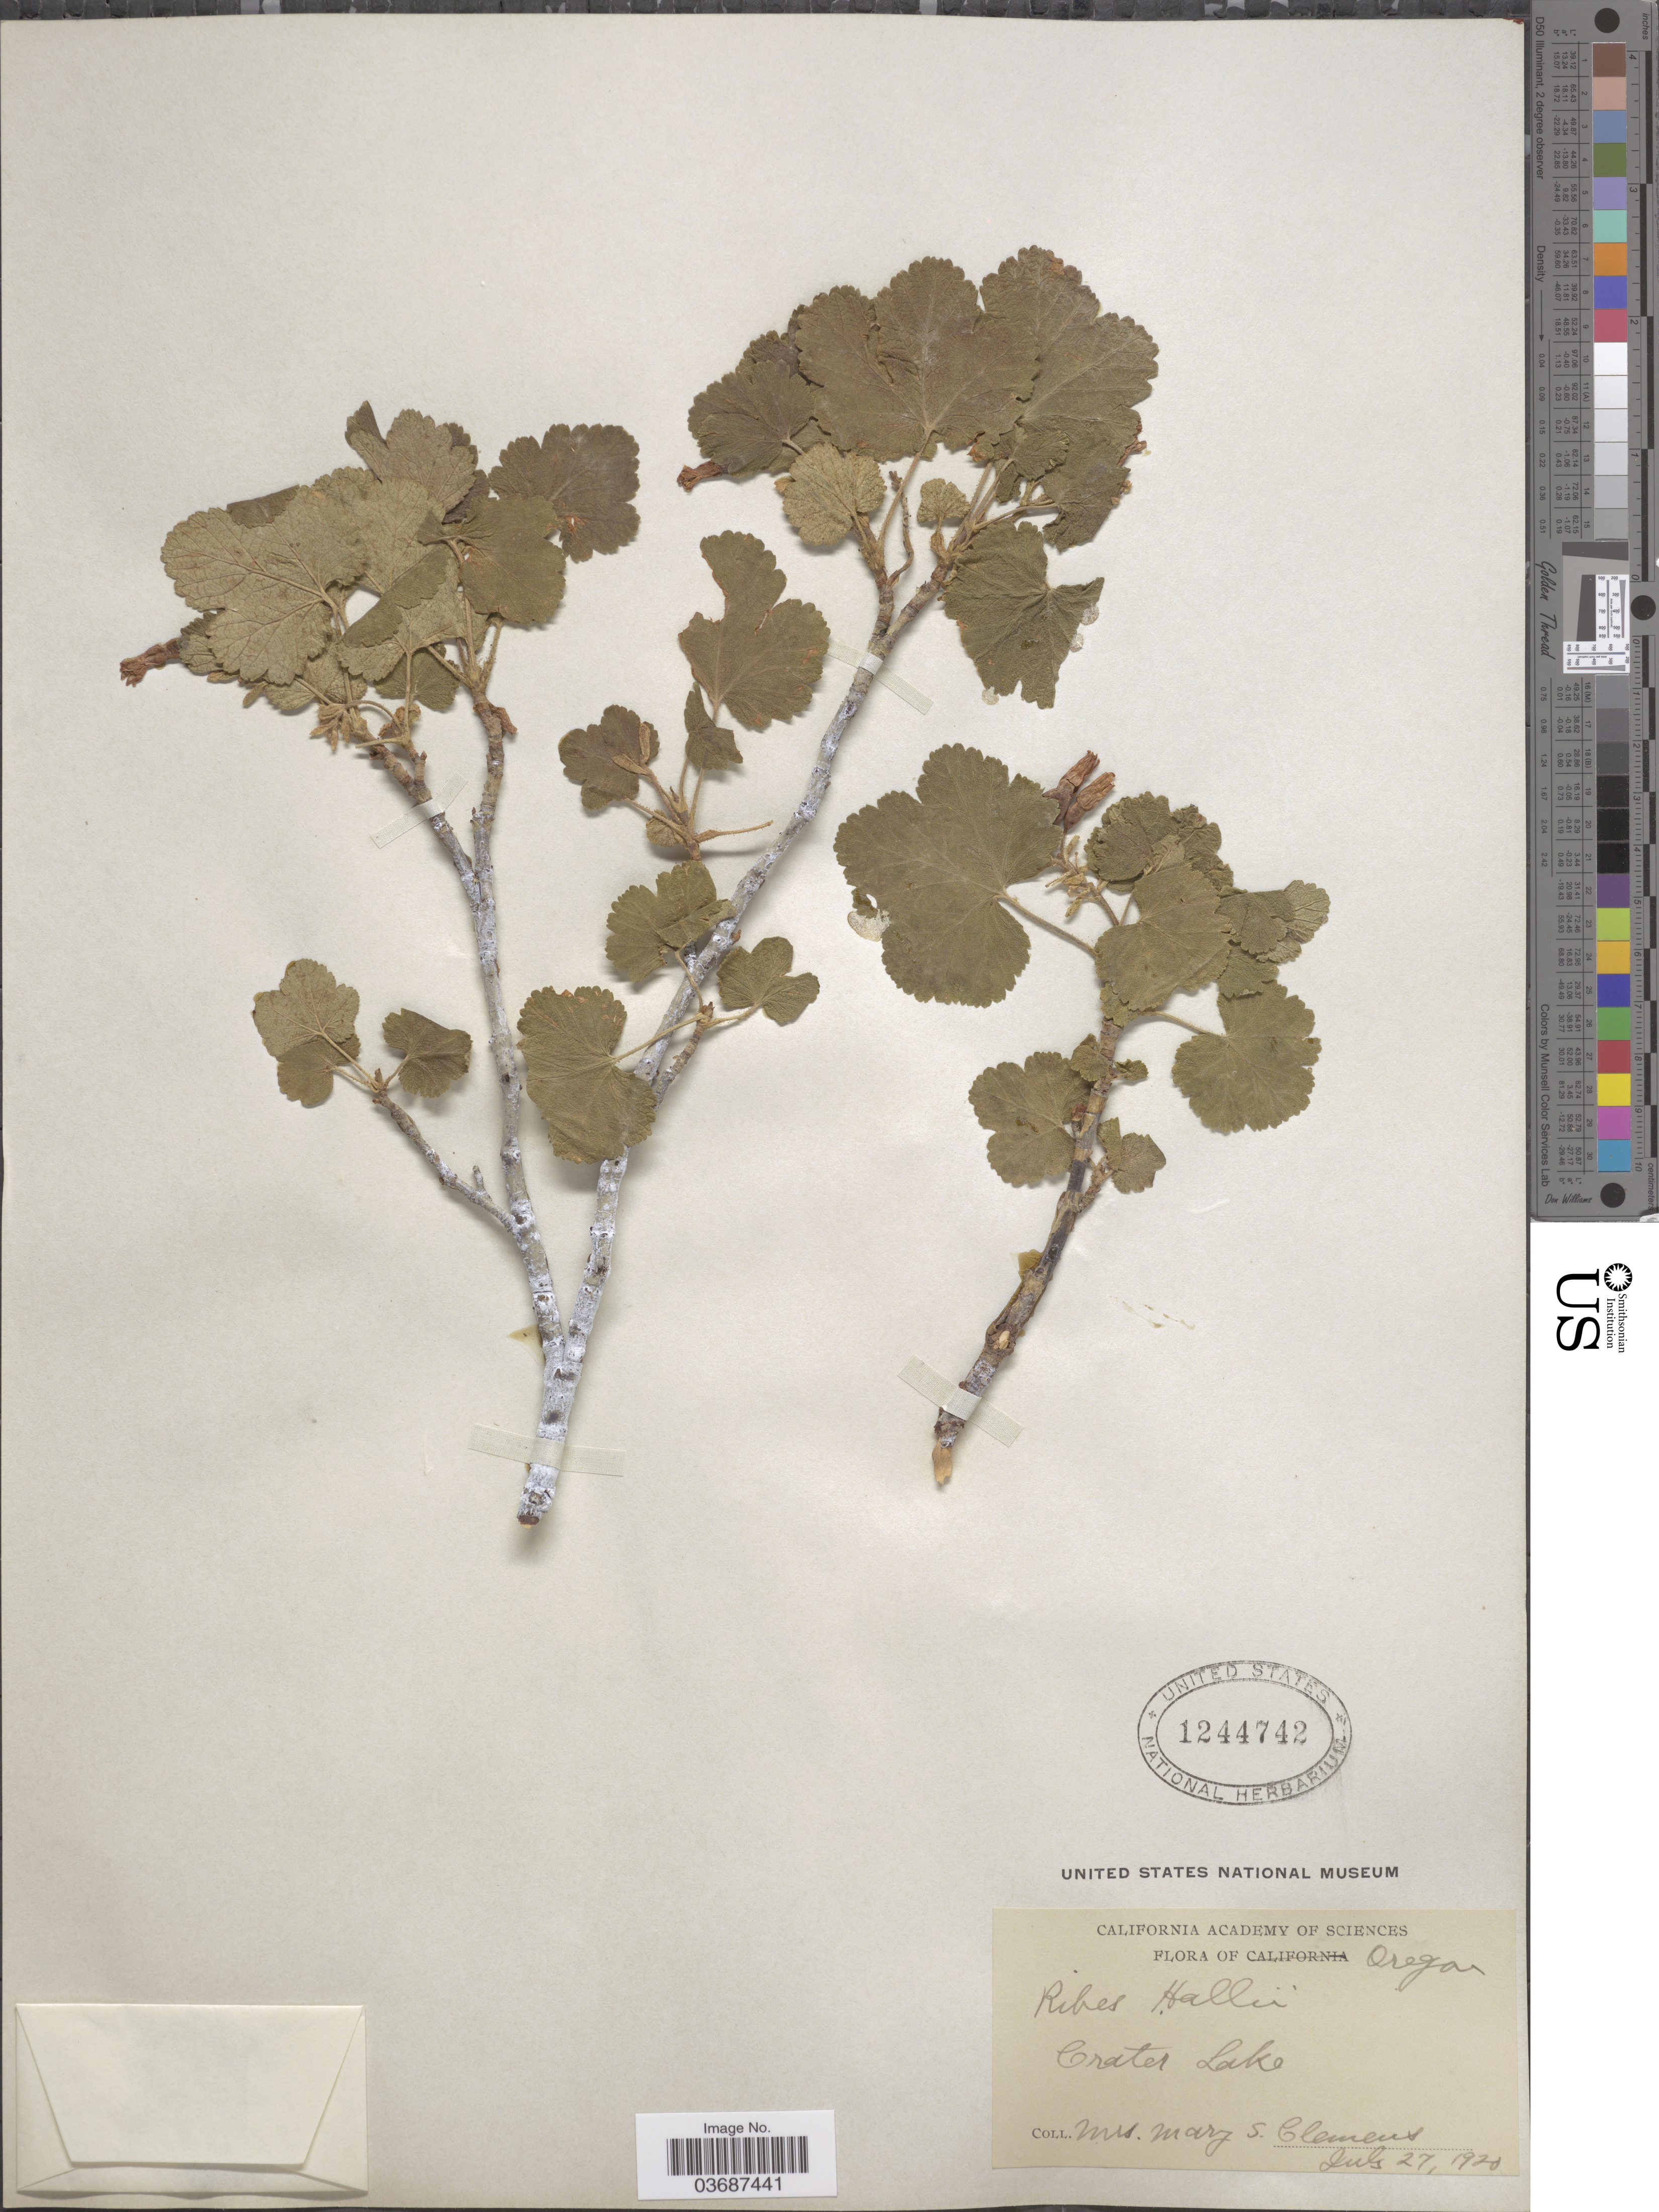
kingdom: Plantae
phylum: Tracheophyta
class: Magnoliopsida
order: Saxifragales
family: Grossulariaceae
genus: Ribes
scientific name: Ribes hallii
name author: Jancz.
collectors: M. S. Clemens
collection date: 1920-07-27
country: United States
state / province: Oregon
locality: Crater Lake.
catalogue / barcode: US 1244742